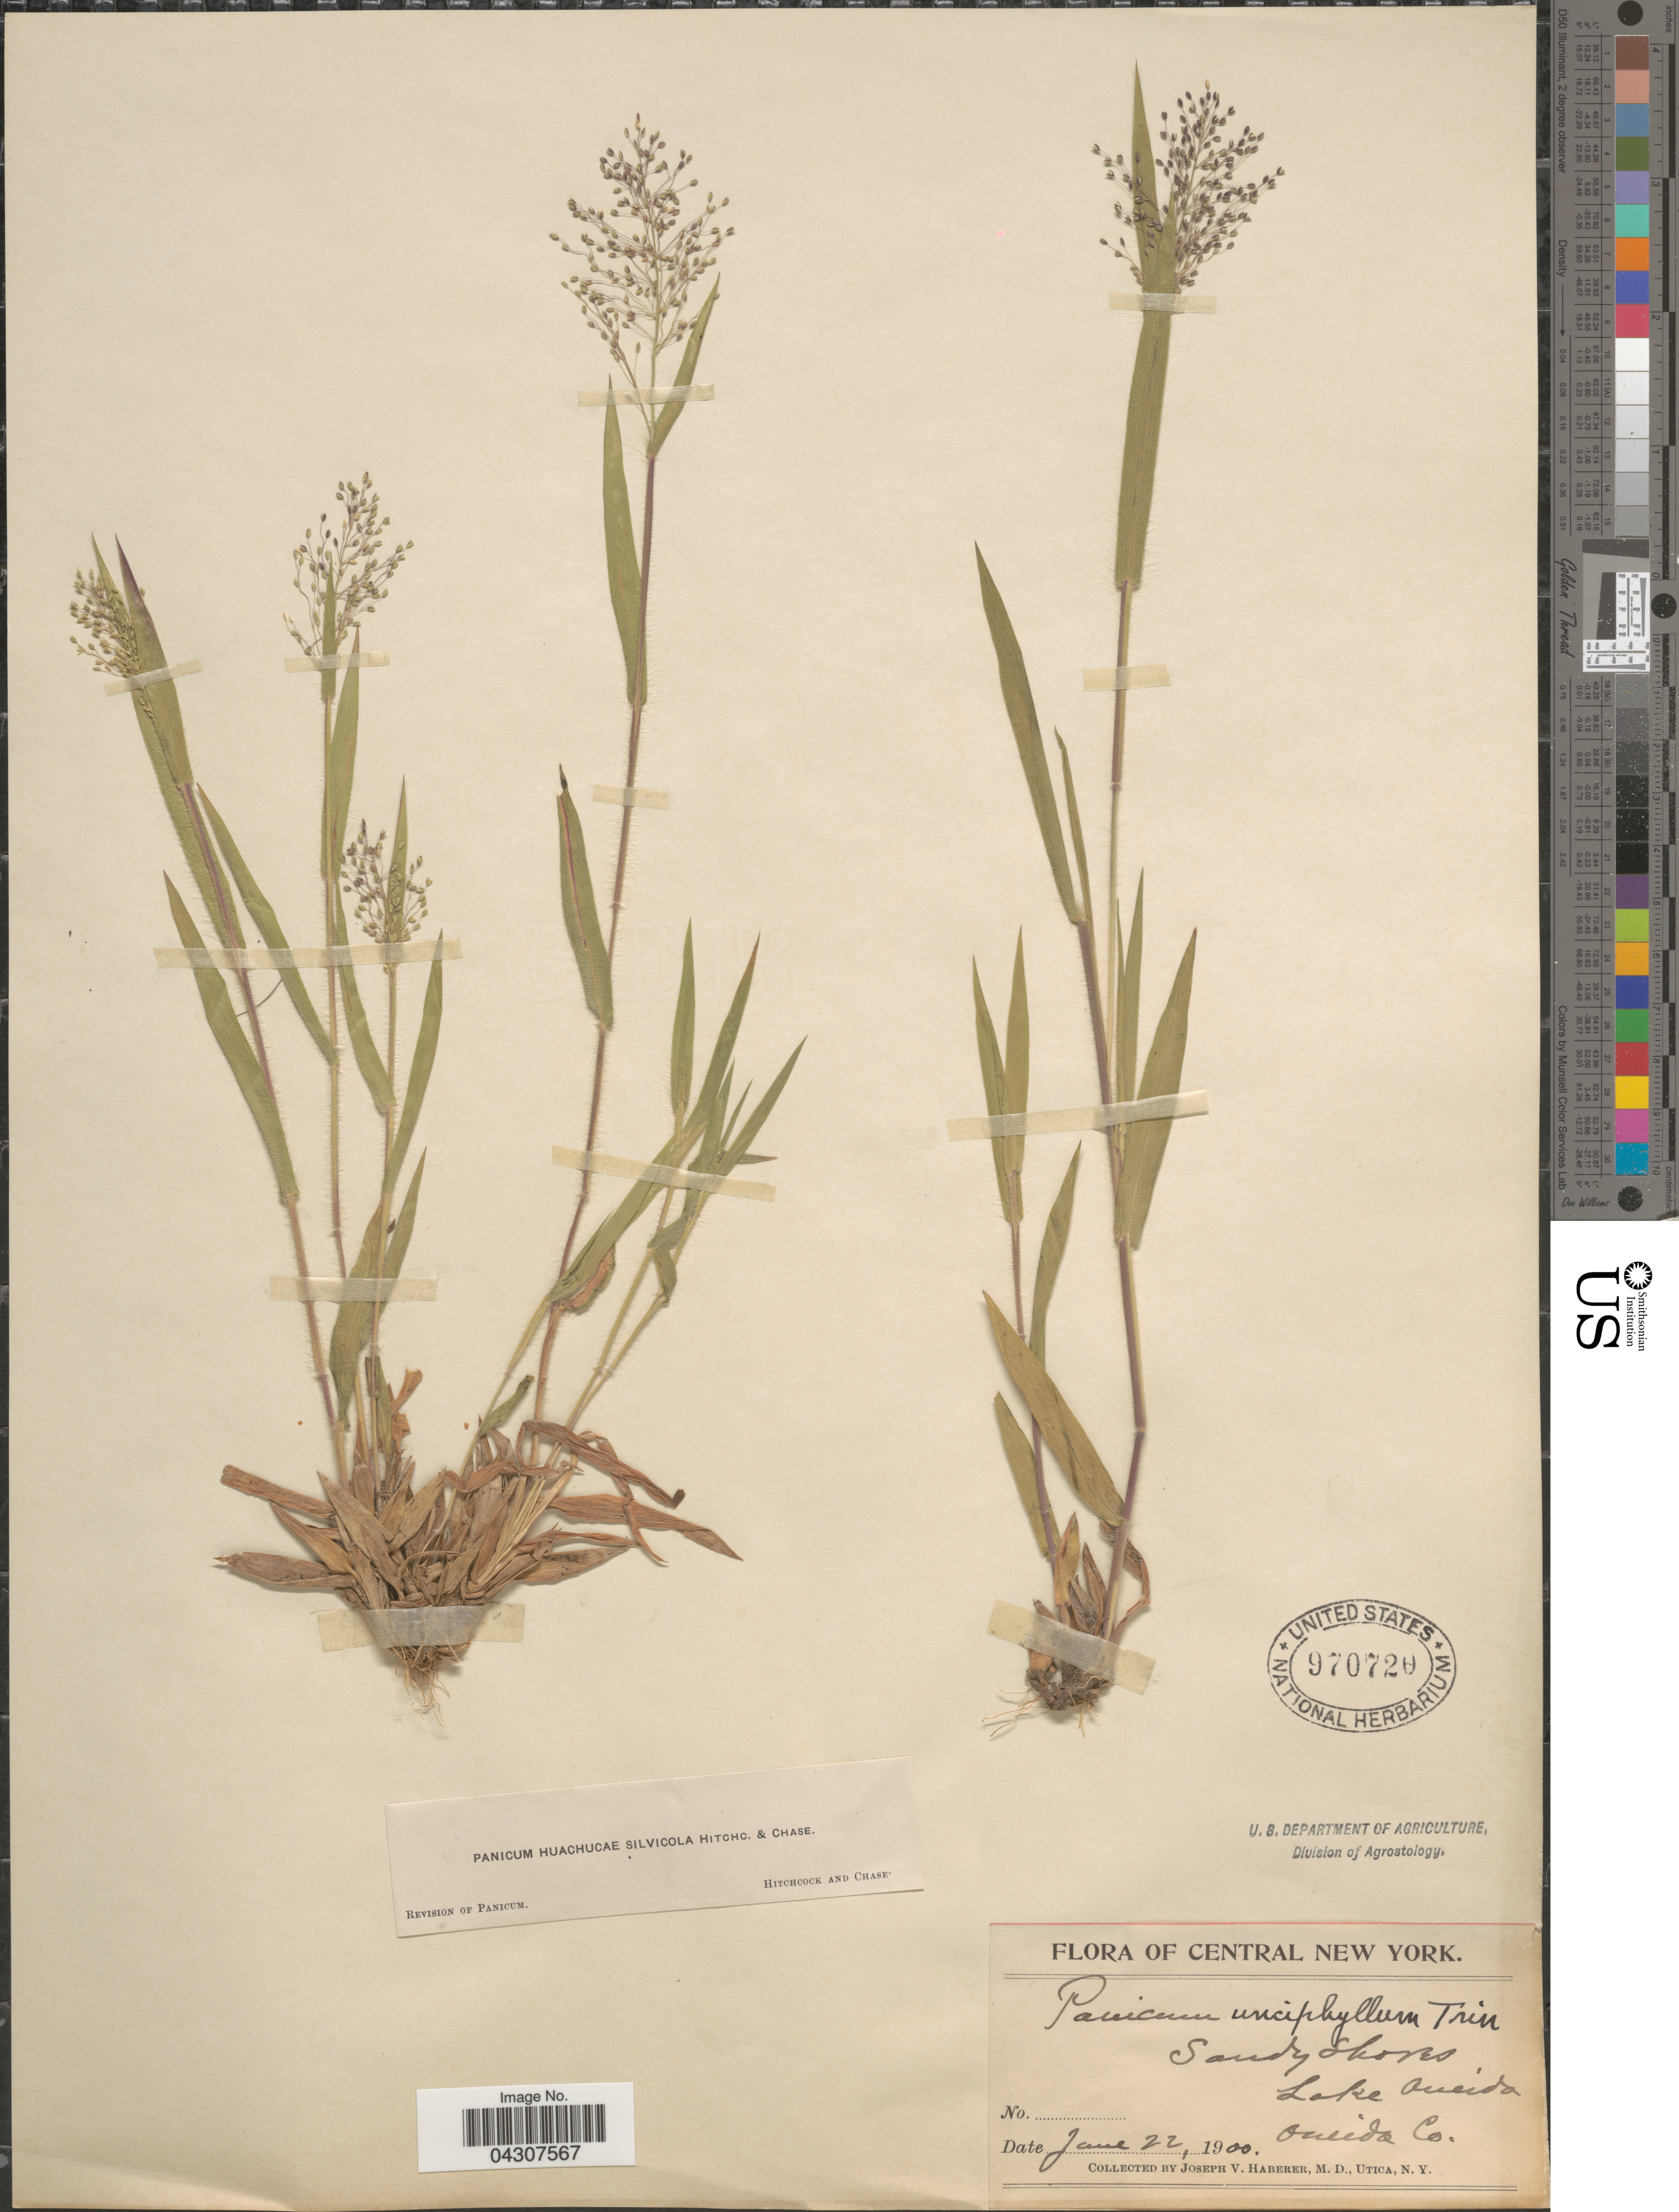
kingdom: Plantae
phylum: Tracheophyta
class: Liliopsida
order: Poales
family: Poaceae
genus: Dichanthelium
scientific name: Dichanthelium acuminatum var. acuminatum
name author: (Sw.) Gould & C.A. Clark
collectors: J. V. Haberer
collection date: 1900-06-22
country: United States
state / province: New York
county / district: Oneida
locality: Central New York. Sandy shores. Lake Oneida. Oneida Co.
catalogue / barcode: US 970720